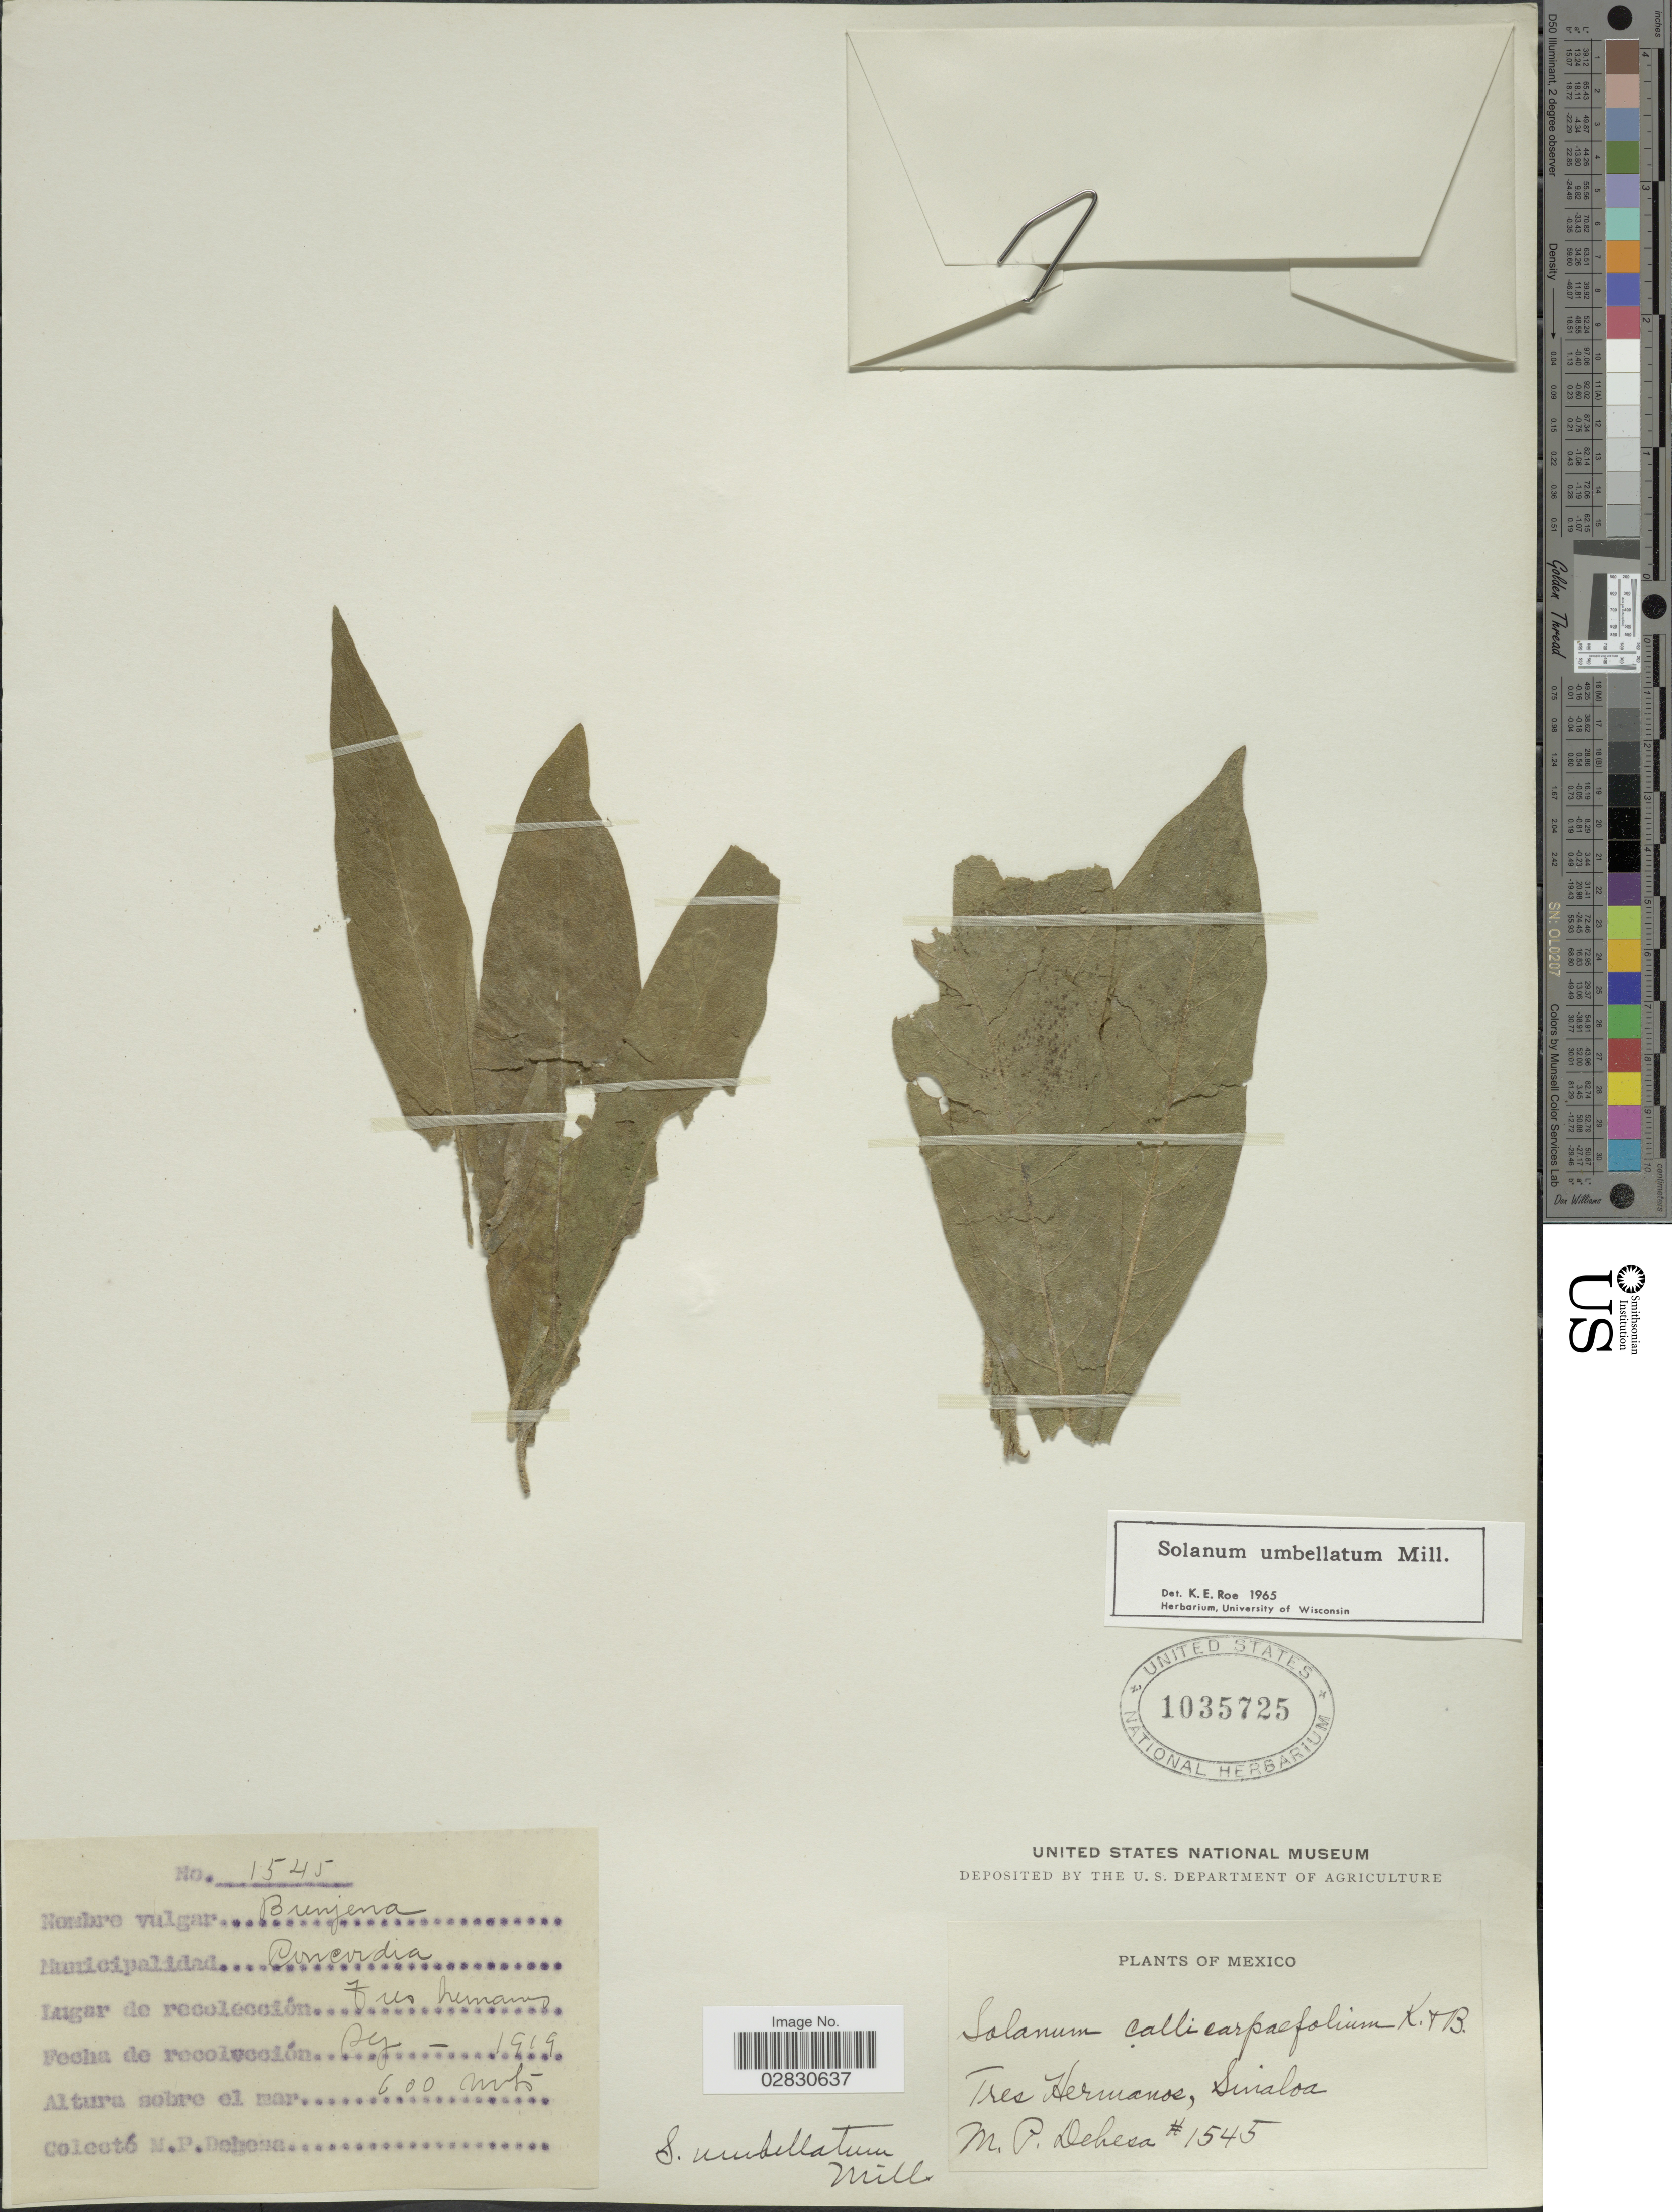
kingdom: Plantae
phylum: Tracheophyta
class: Magnoliopsida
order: Solanales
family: Solanaceae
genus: Solanum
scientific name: Solanum umbellatum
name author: Mill.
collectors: M. Dehesa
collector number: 1545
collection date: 1919-09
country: Mexico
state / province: Sinaloa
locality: Tres Hermanos, Municipalidad Concordia.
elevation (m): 600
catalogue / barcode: US 1035725